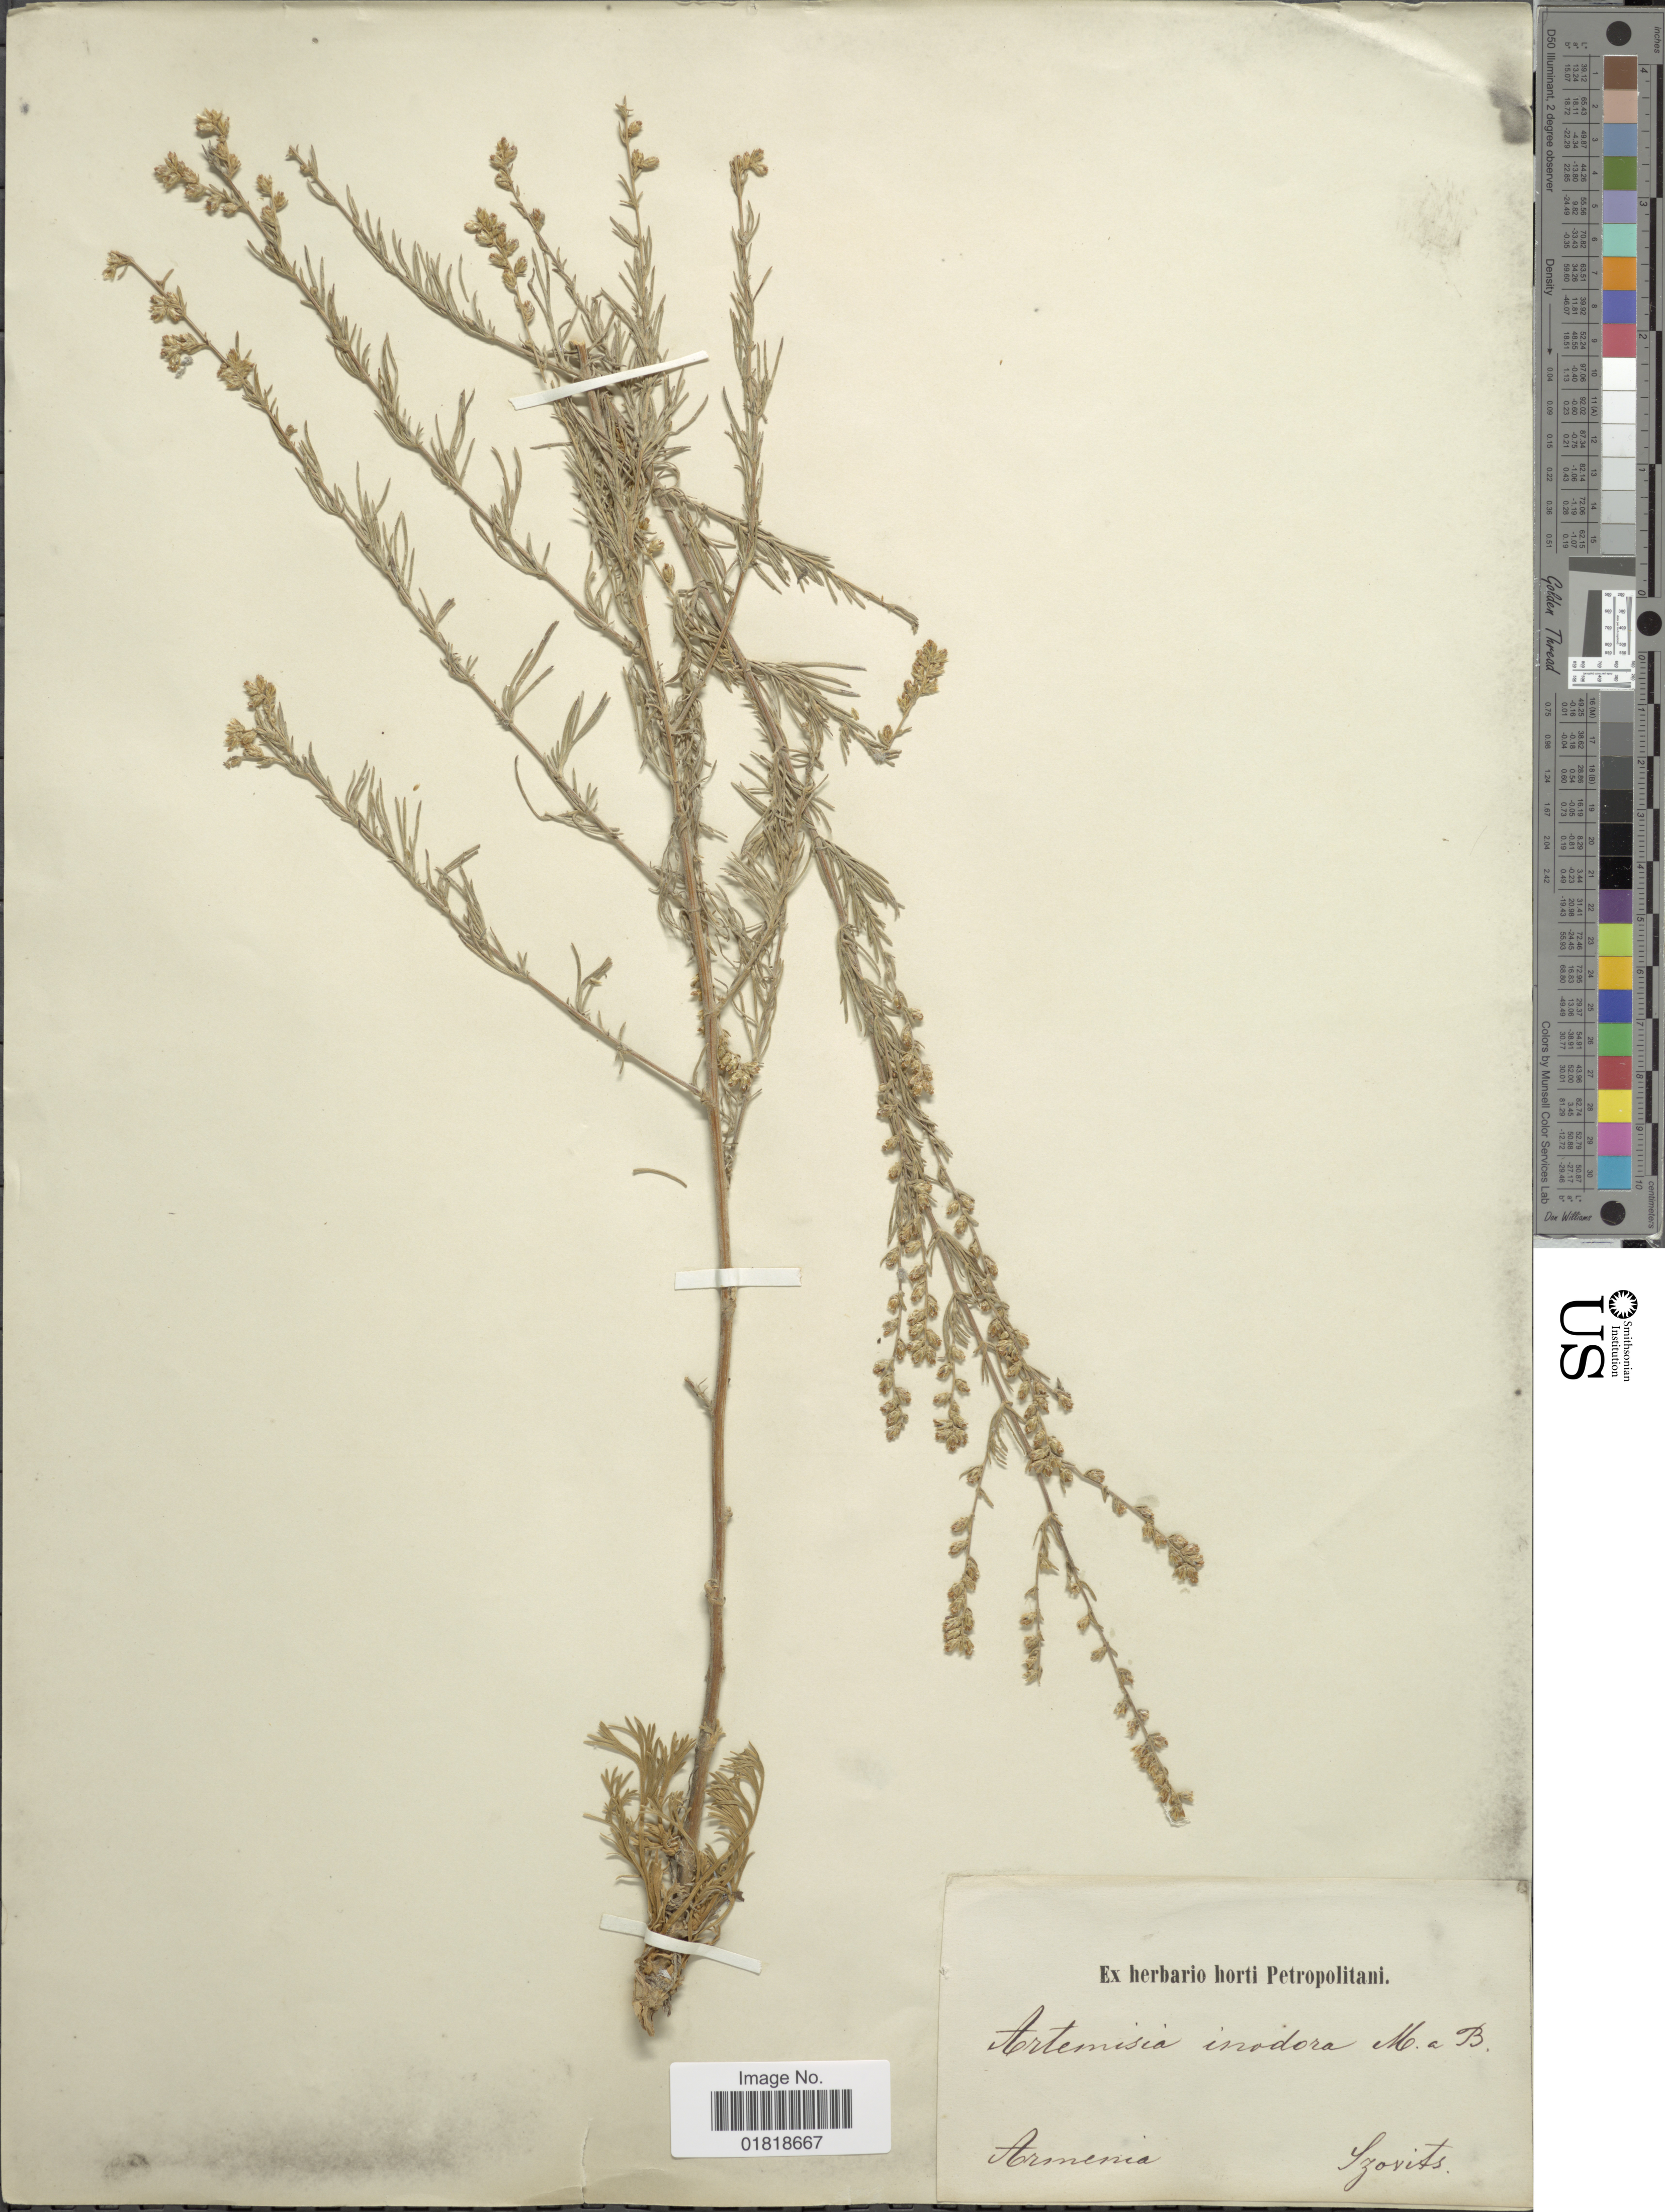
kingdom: Plantae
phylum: Tracheophyta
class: Magnoliopsida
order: Asterales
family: Asteraceae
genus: Artemisia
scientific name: Artemisia inodora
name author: Mill.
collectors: J. Szovits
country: Armenia